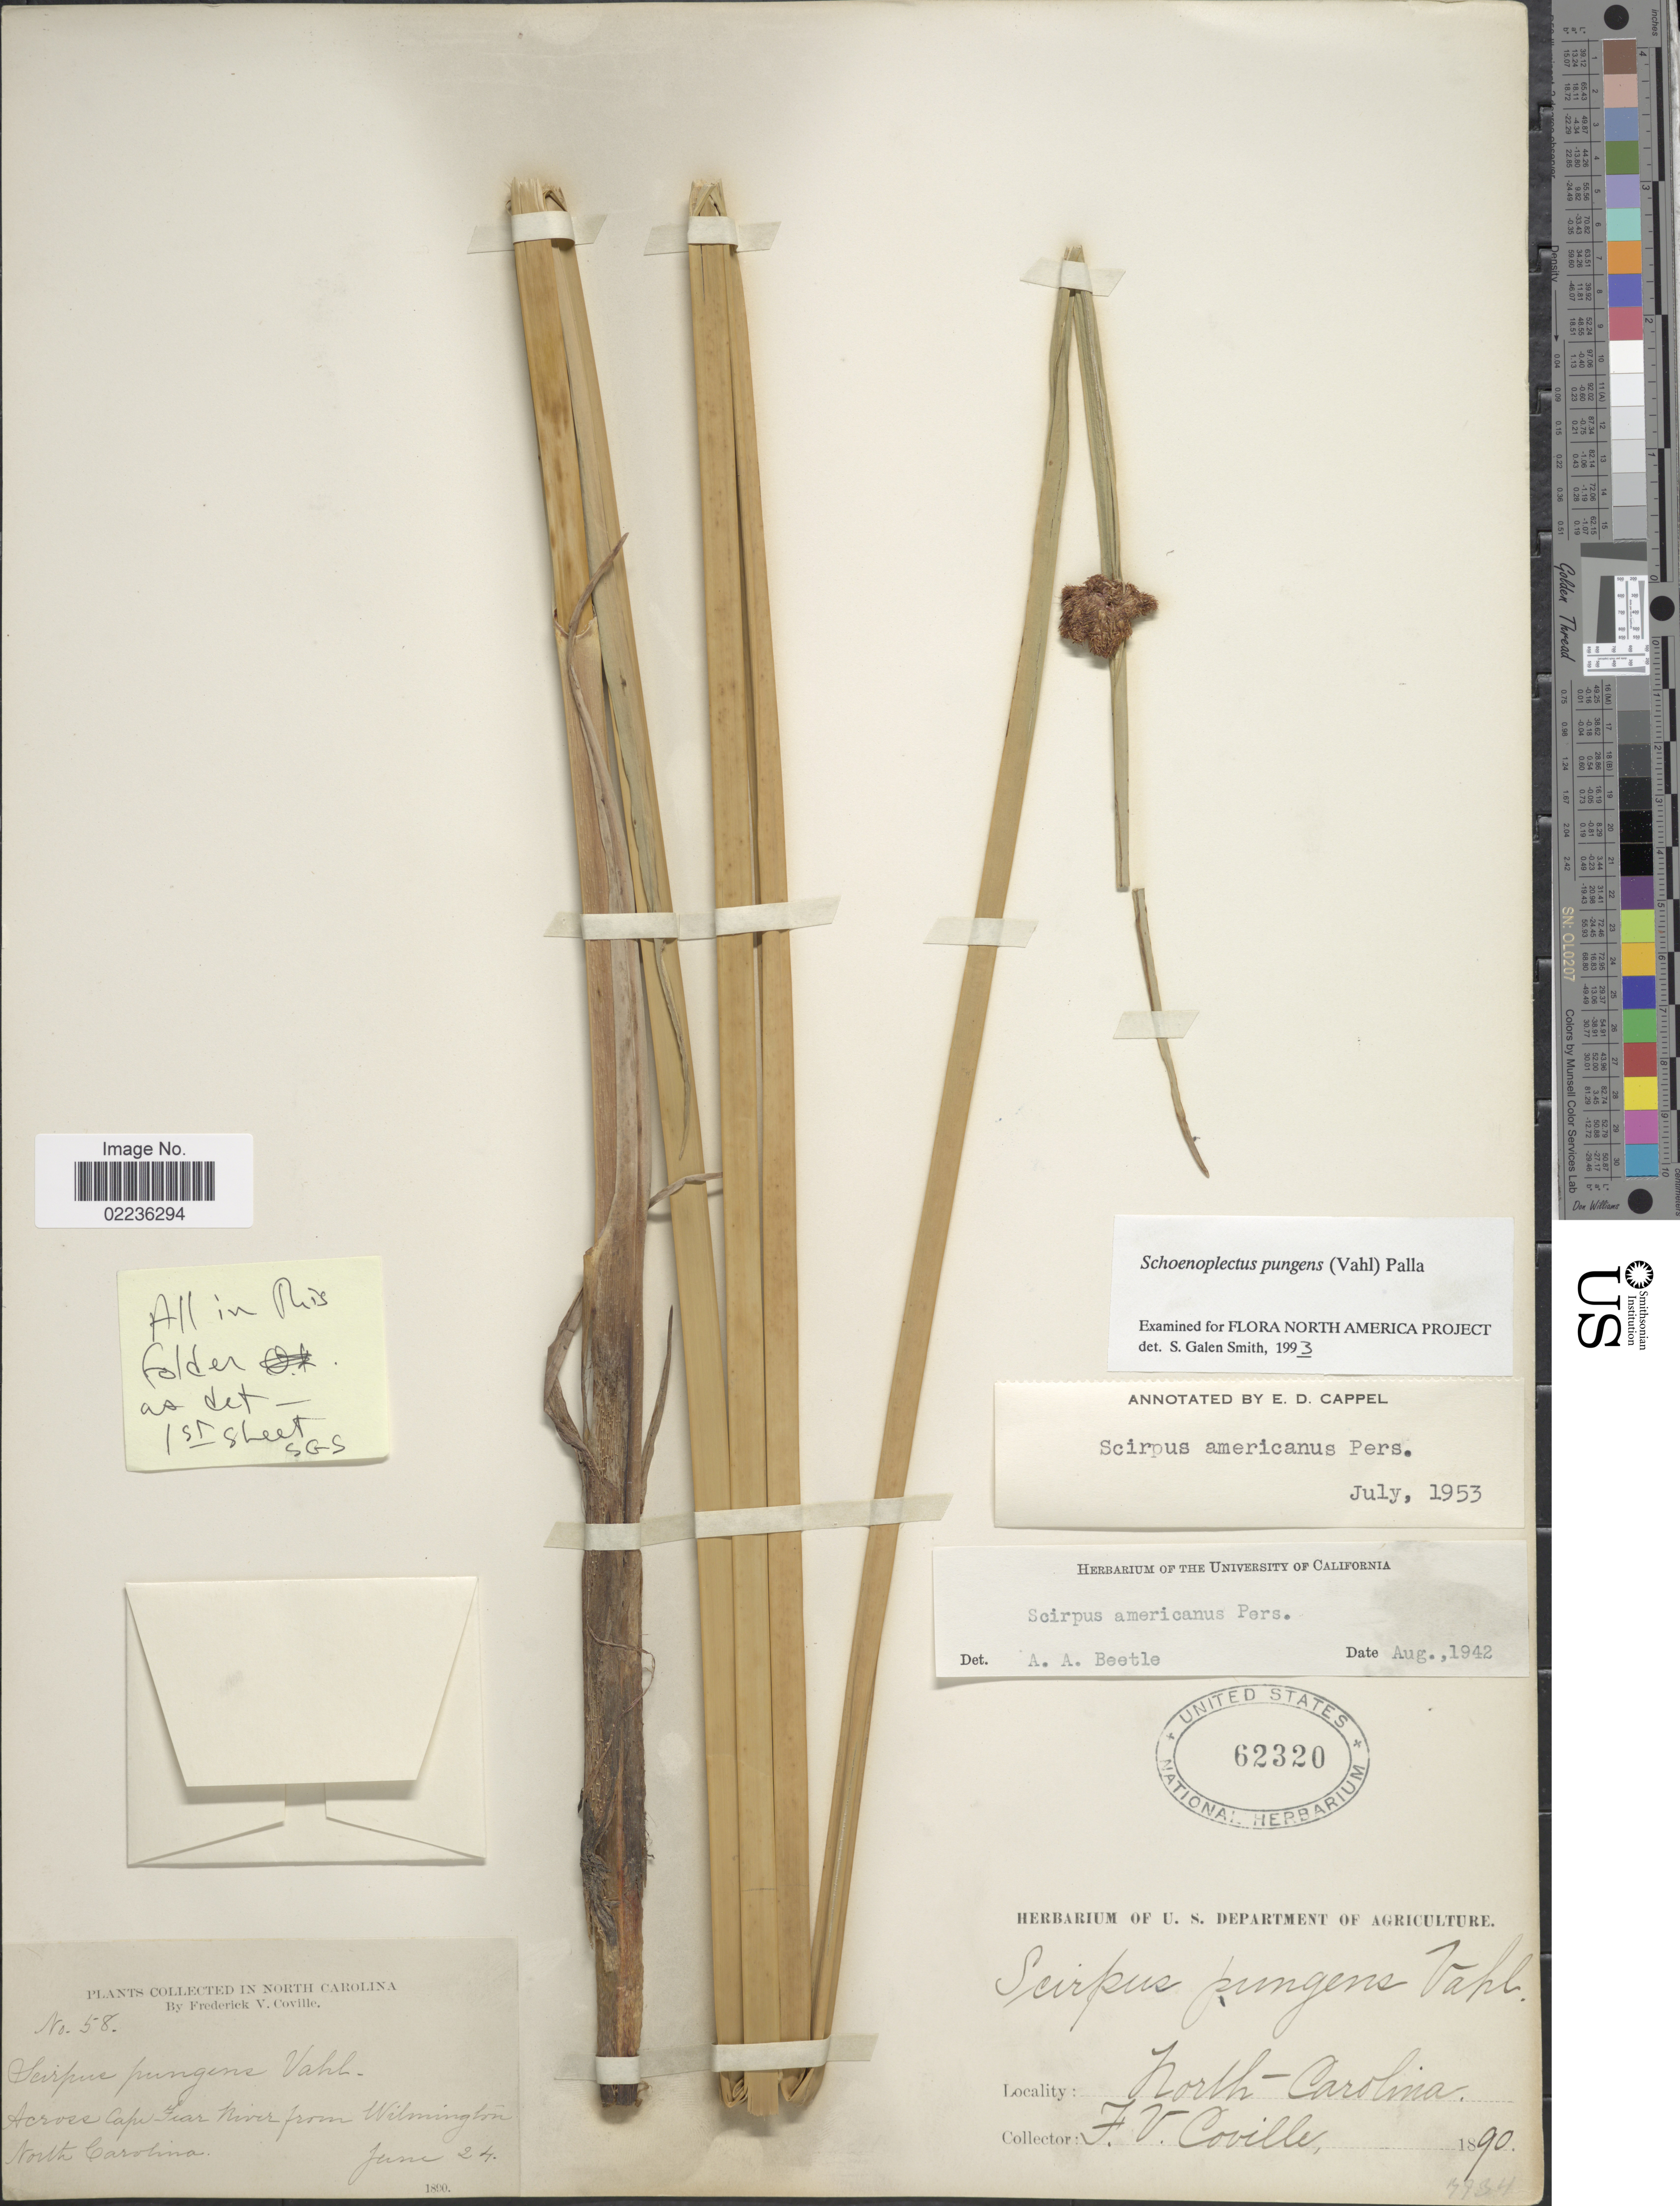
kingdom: Plantae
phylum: Tracheophyta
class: Liliopsida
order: Poales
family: Cyperaceae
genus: Schoenoplectus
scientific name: Schoenoplectus pungens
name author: (Vahl) Palla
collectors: F. V. Coville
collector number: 58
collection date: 1890-06-24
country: United States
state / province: North Carolina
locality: Across Cape Fear River from Wilminton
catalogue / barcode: US 62320